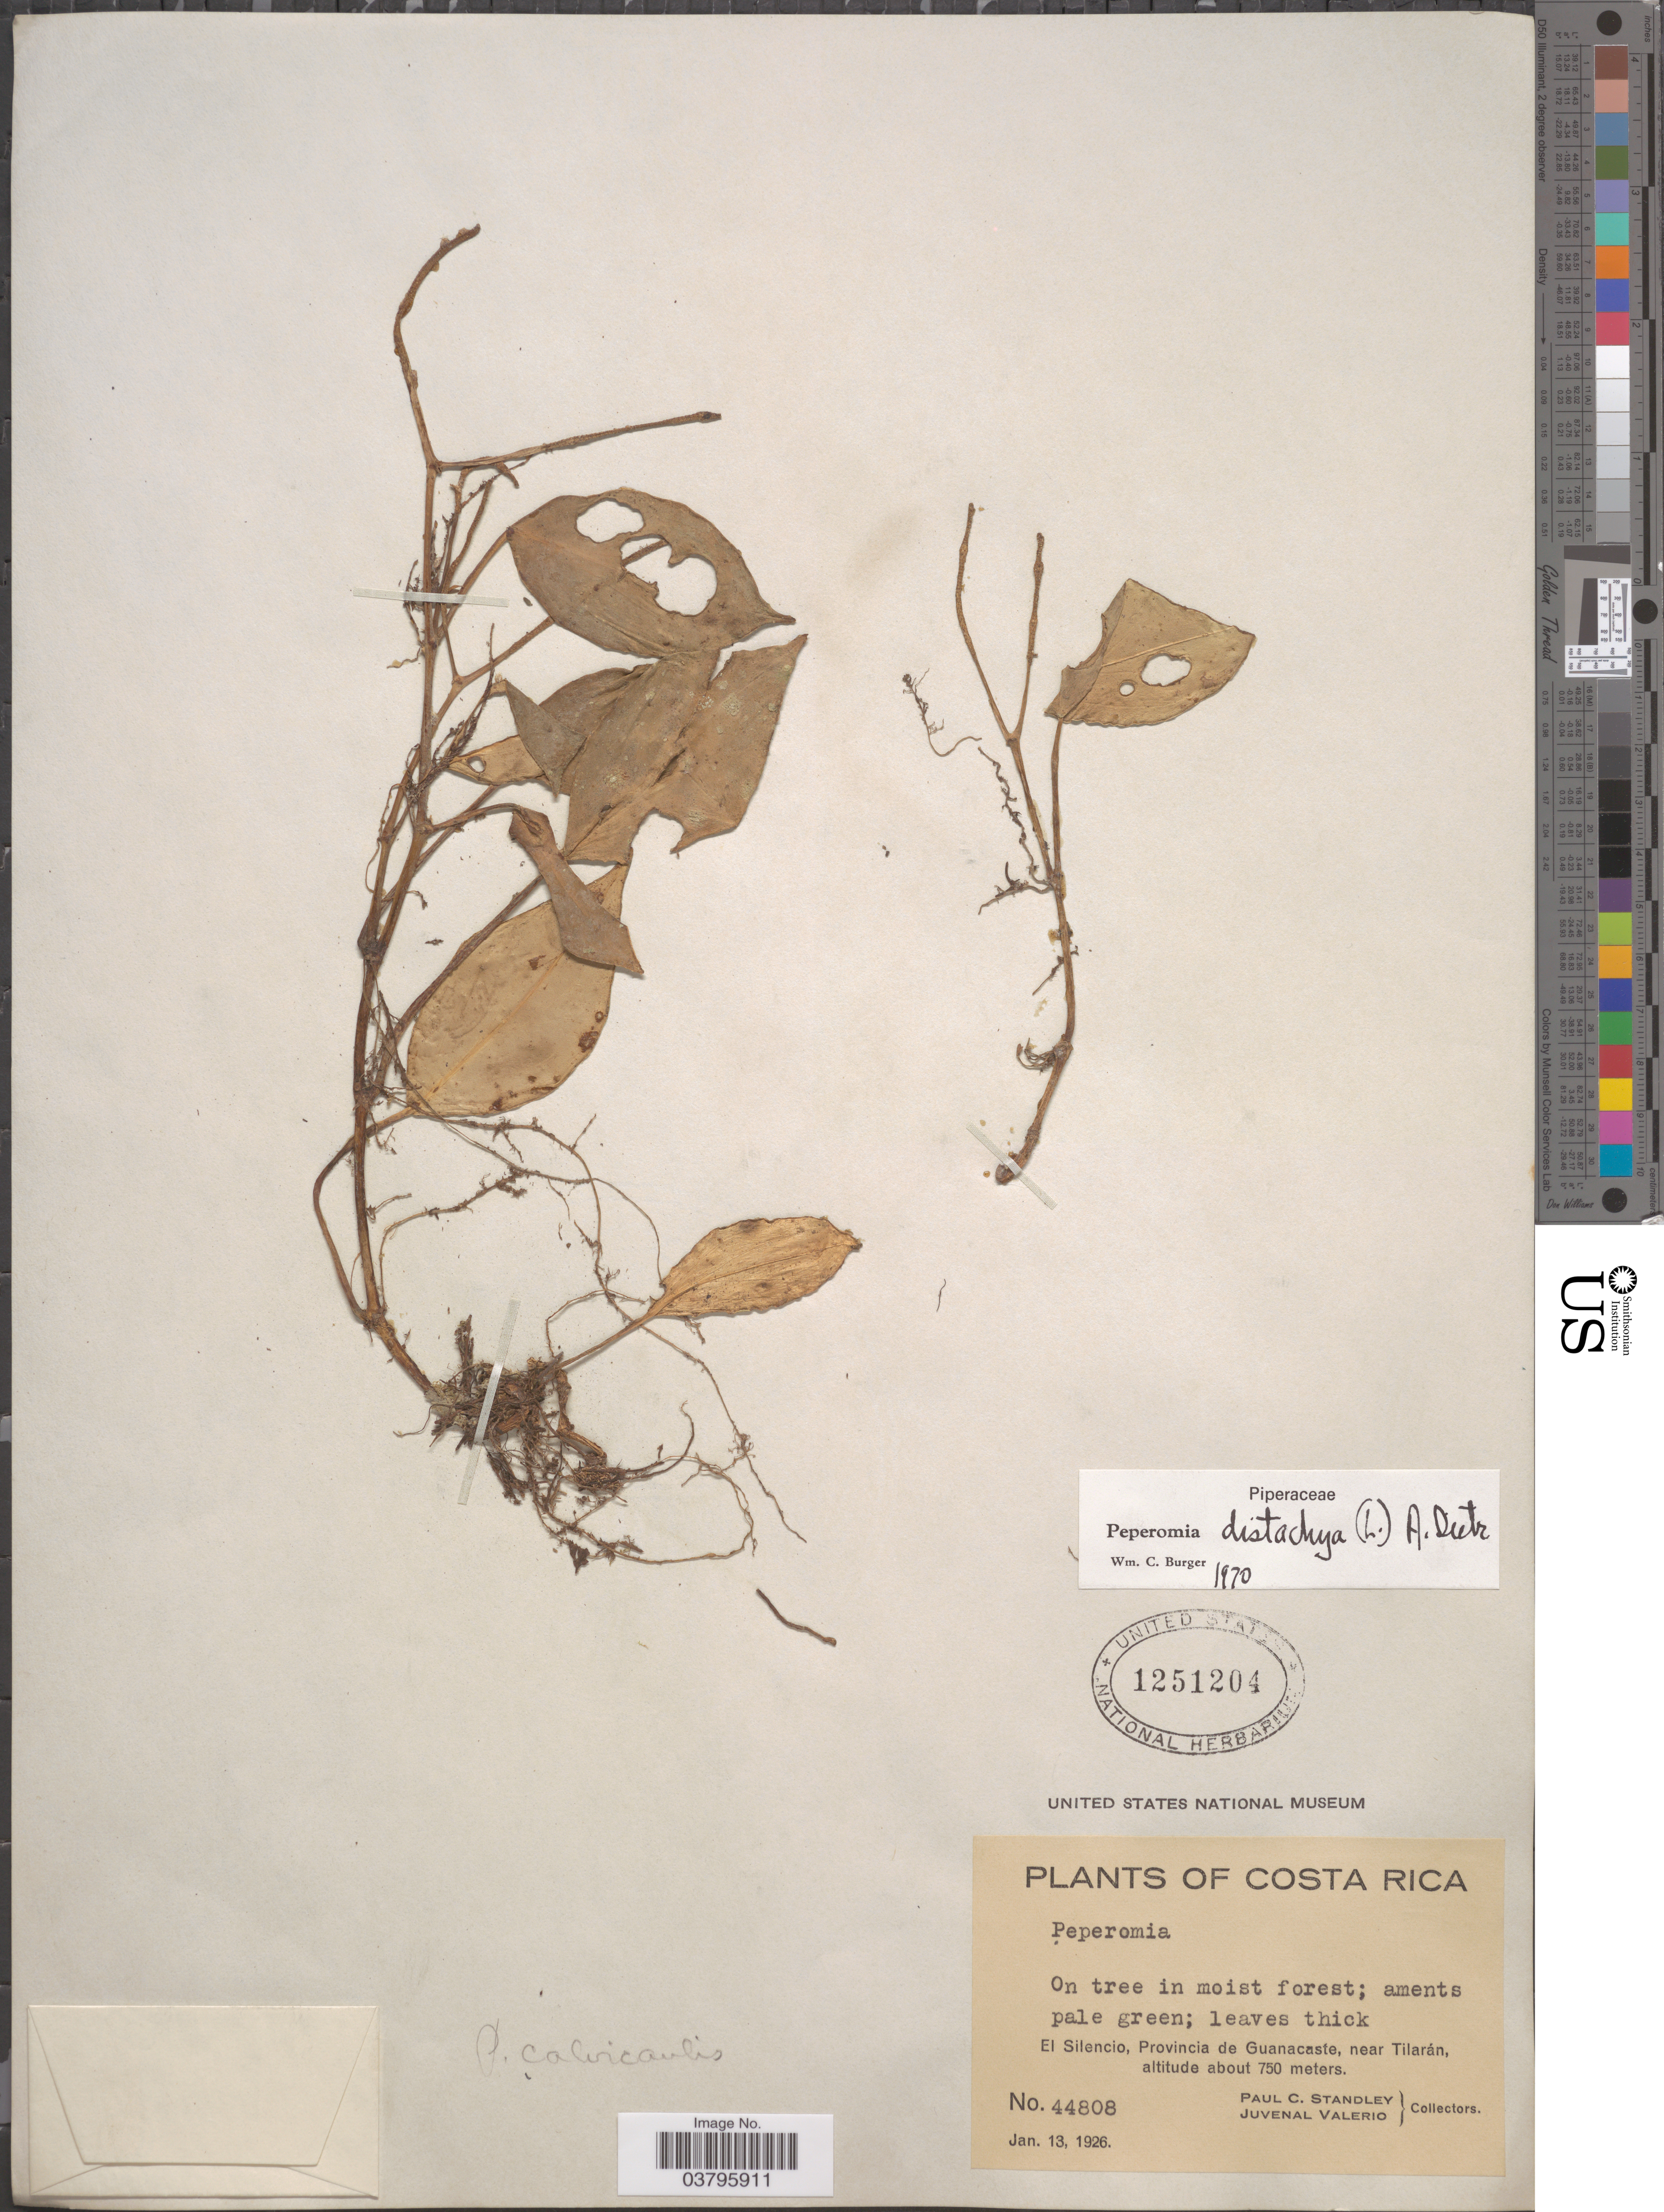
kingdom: Plantae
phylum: Tracheophyta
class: Magnoliopsida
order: Piperales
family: Piperaceae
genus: Peperomia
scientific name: Peperomia distachya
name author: (L.) A. Dietr.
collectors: P. C. Standley & J. Valerio R.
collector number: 44808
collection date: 1926-01-13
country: Costa Rica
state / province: Guanacaste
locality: El Silencio, near Tilarán.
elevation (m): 750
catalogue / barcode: US 1251204